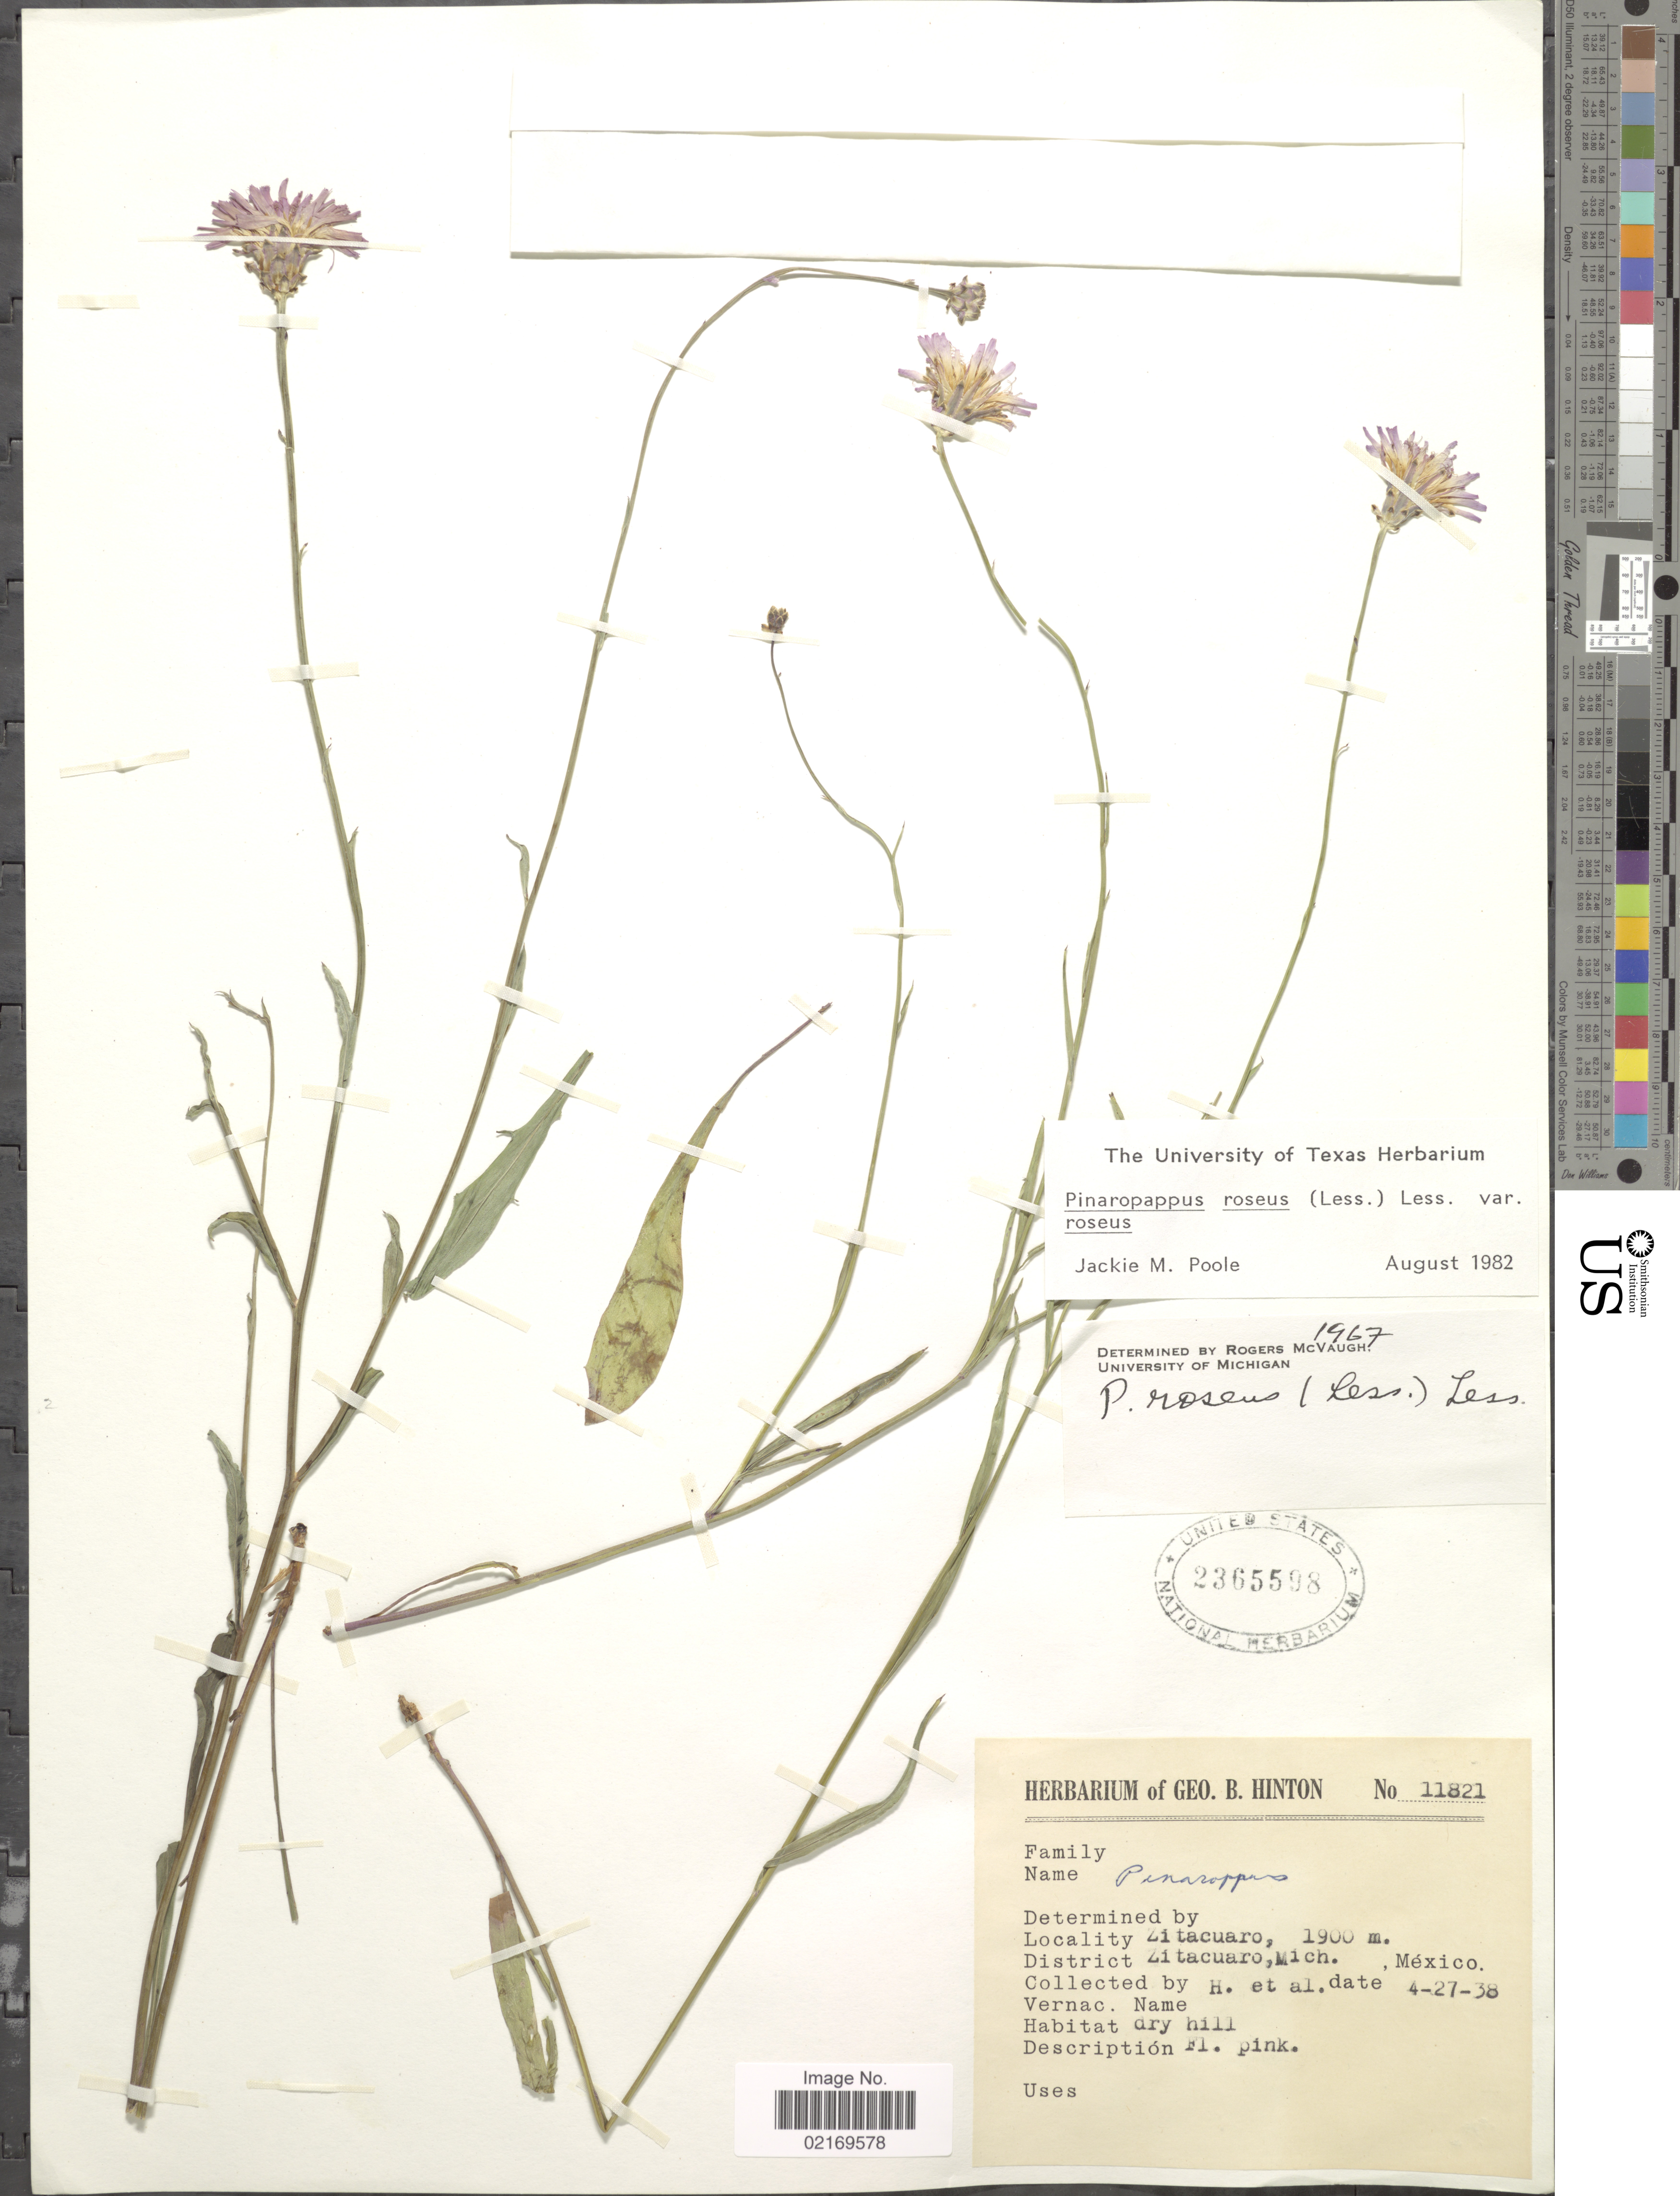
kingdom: Plantae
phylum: Tracheophyta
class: Magnoliopsida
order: Asterales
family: Asteraceae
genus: Pinaropappus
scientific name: Pinaropappus roseus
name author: Less.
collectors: G. B. Hinton & et al.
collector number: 11821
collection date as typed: Transcribed d/m/y: 27/4/38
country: Mexico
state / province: Michoacán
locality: Zitacuaro, District Zitacuaro, dry hill.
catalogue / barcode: US 2365598